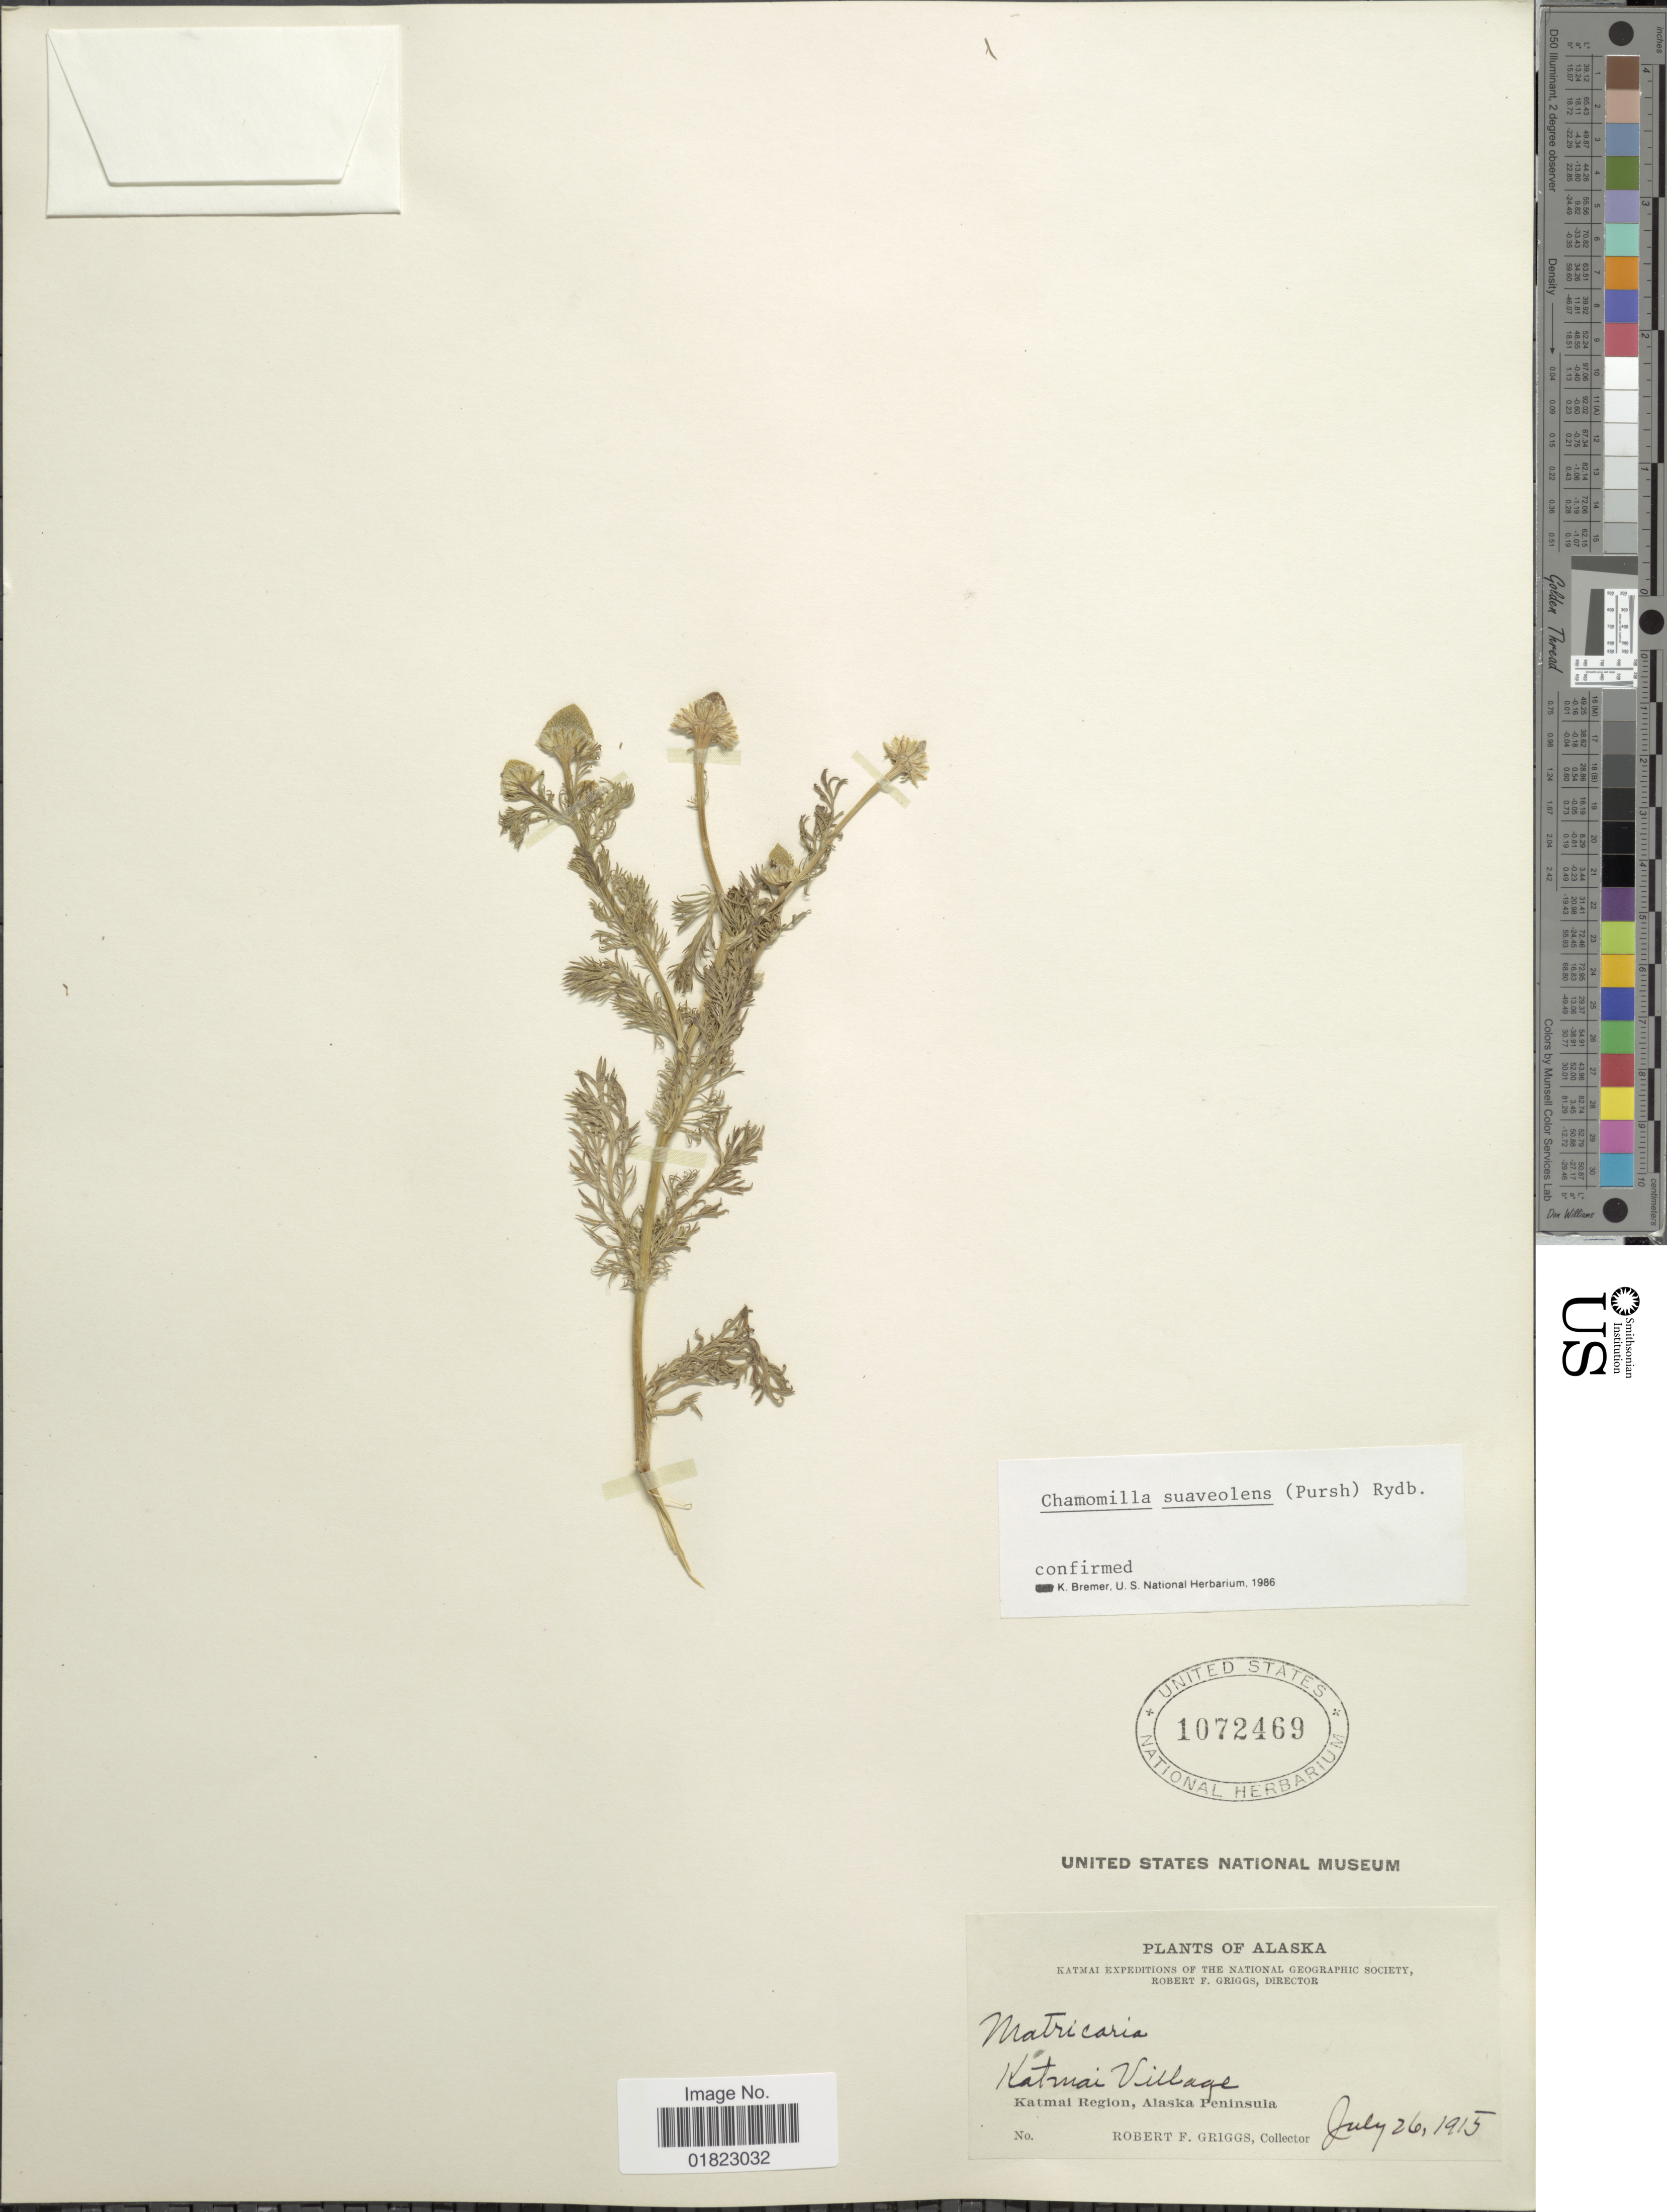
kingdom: Plantae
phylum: Tracheophyta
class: Magnoliopsida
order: Asterales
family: Asteraceae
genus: Matricaria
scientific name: Matricaria matricarioides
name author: (Less.) Porter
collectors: R. F. Griggs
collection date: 1915-07-26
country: United States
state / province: Alaska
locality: Katmai Village. Katmai Village, Katmai Region, Alaska Peninsula.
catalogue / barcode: US 1072469